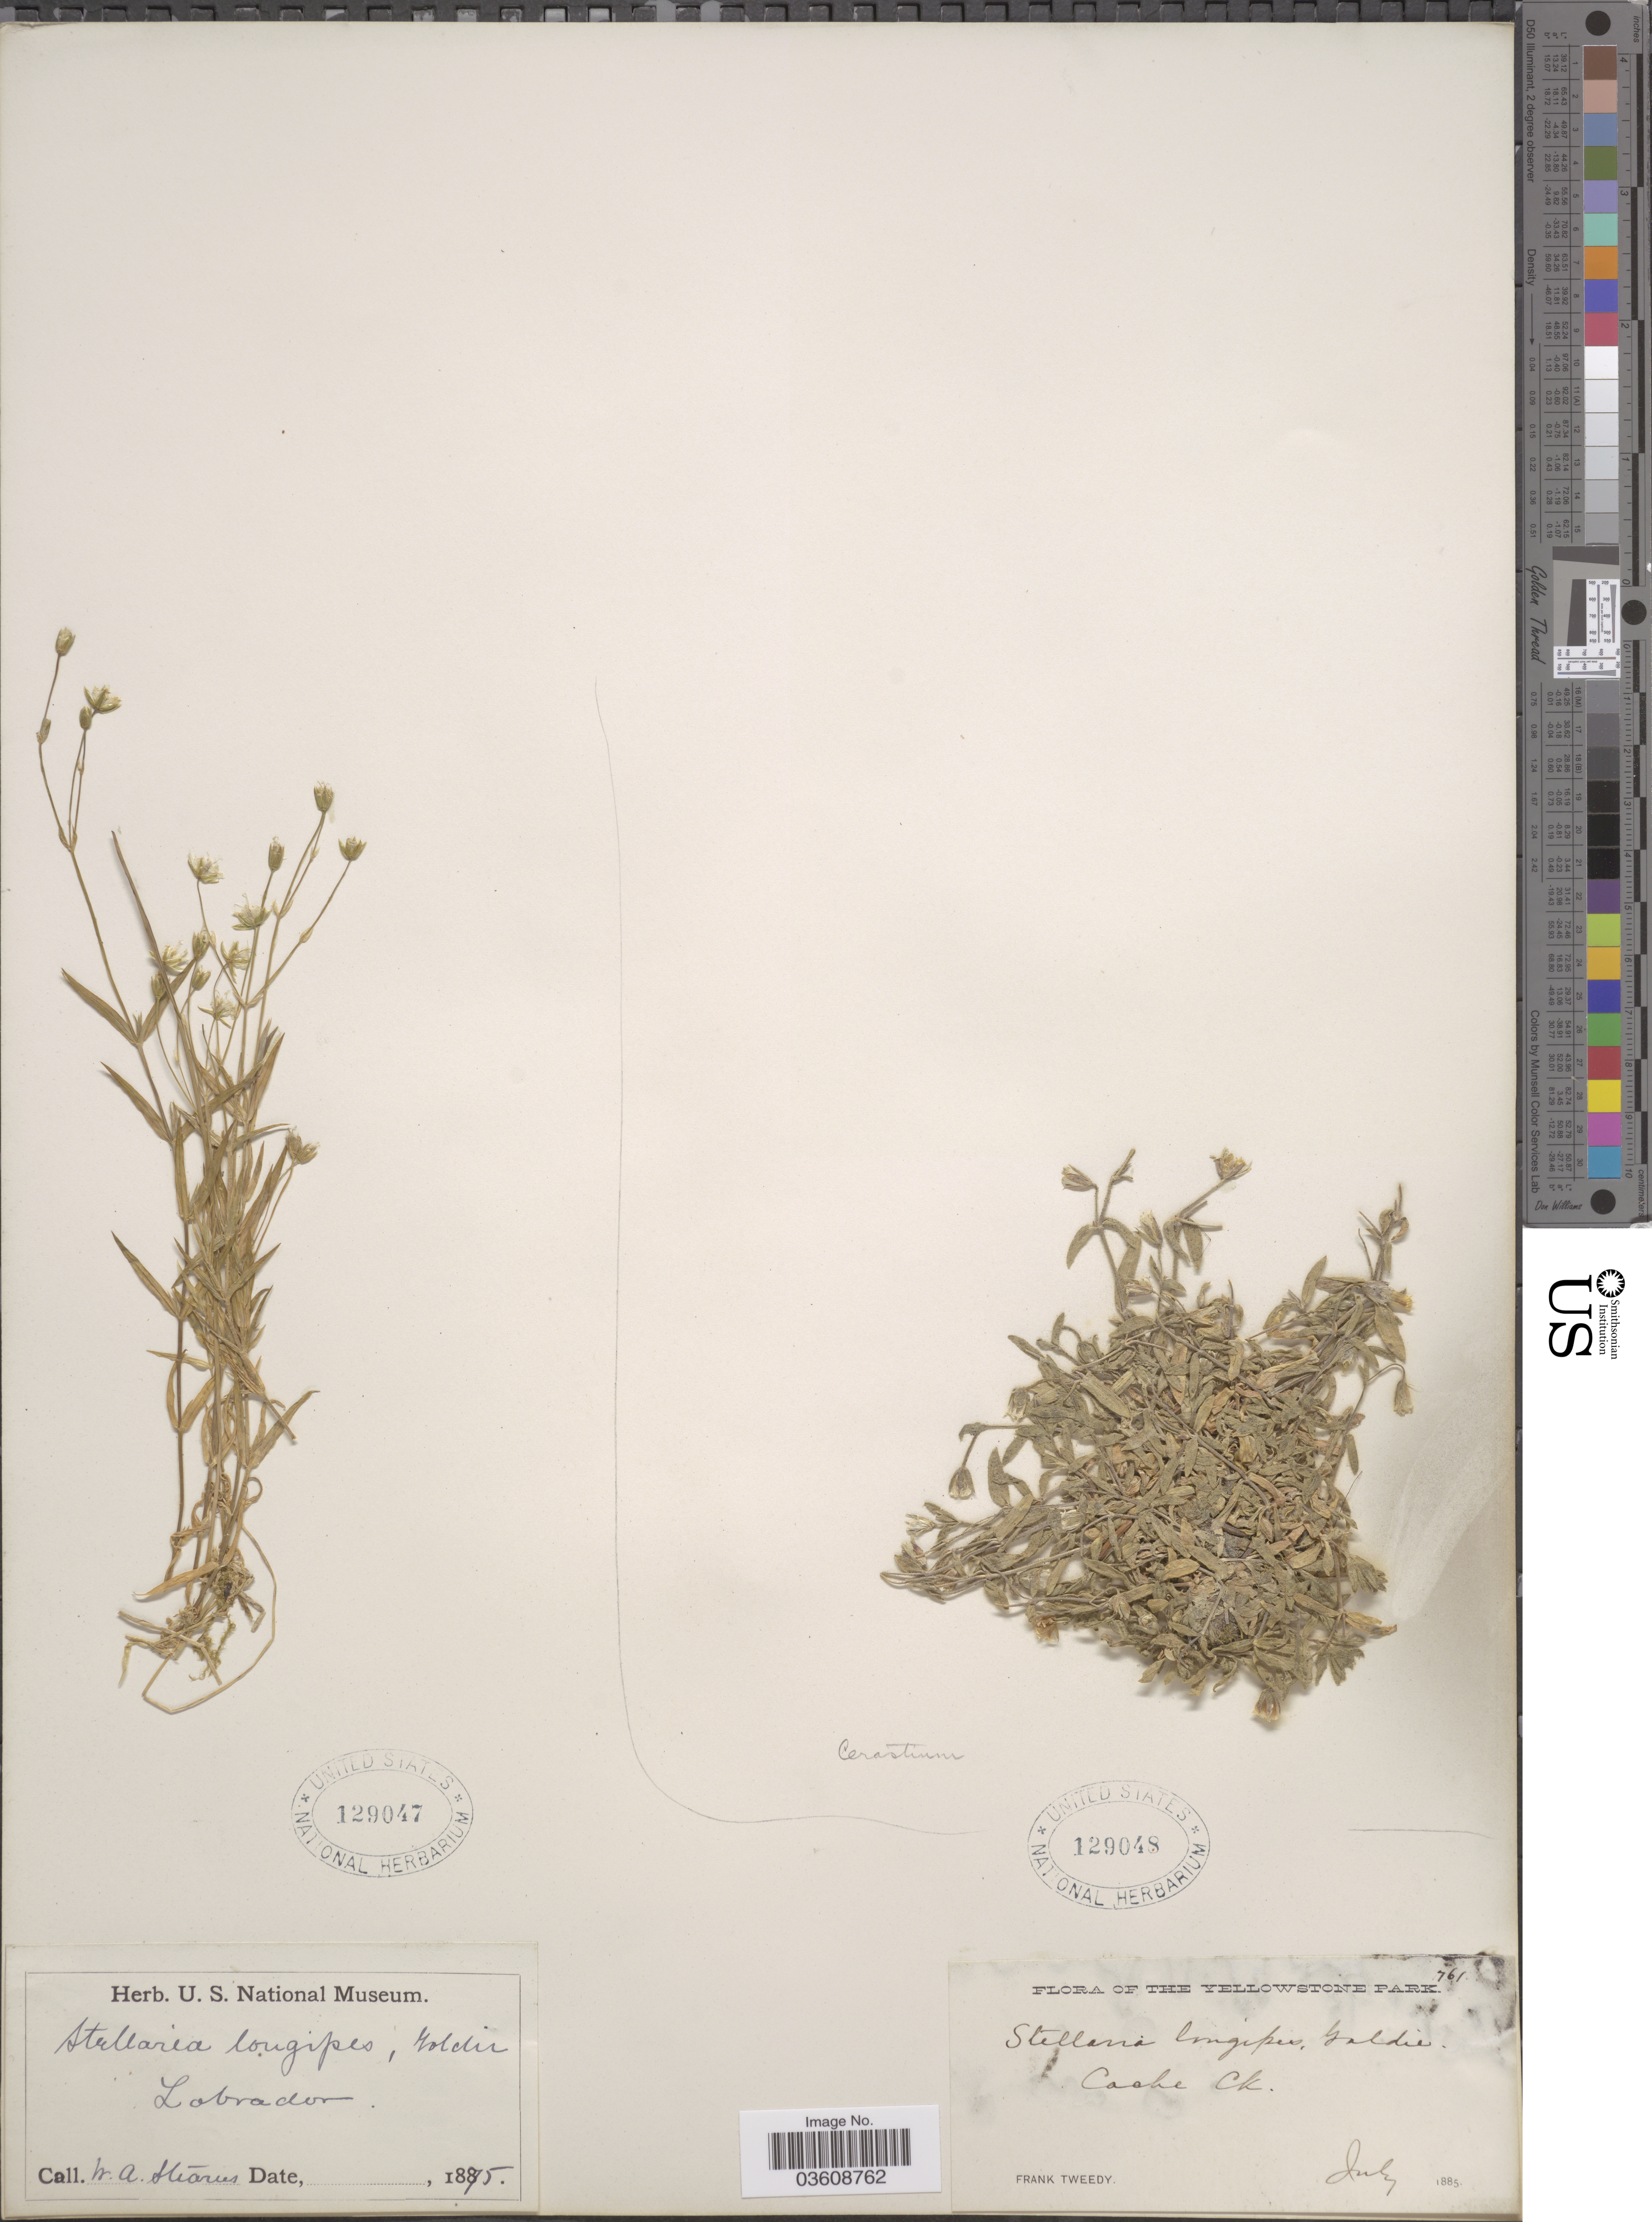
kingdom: Plantae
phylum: Tracheophyta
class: Magnoliopsida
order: Caryophyllales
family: Caryophyllaceae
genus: Stellaria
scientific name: Stellaria longipes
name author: Goldie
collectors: W. Stearns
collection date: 1875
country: Canada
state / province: Newfoundland and Labrador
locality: Labrador.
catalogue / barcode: US 129047